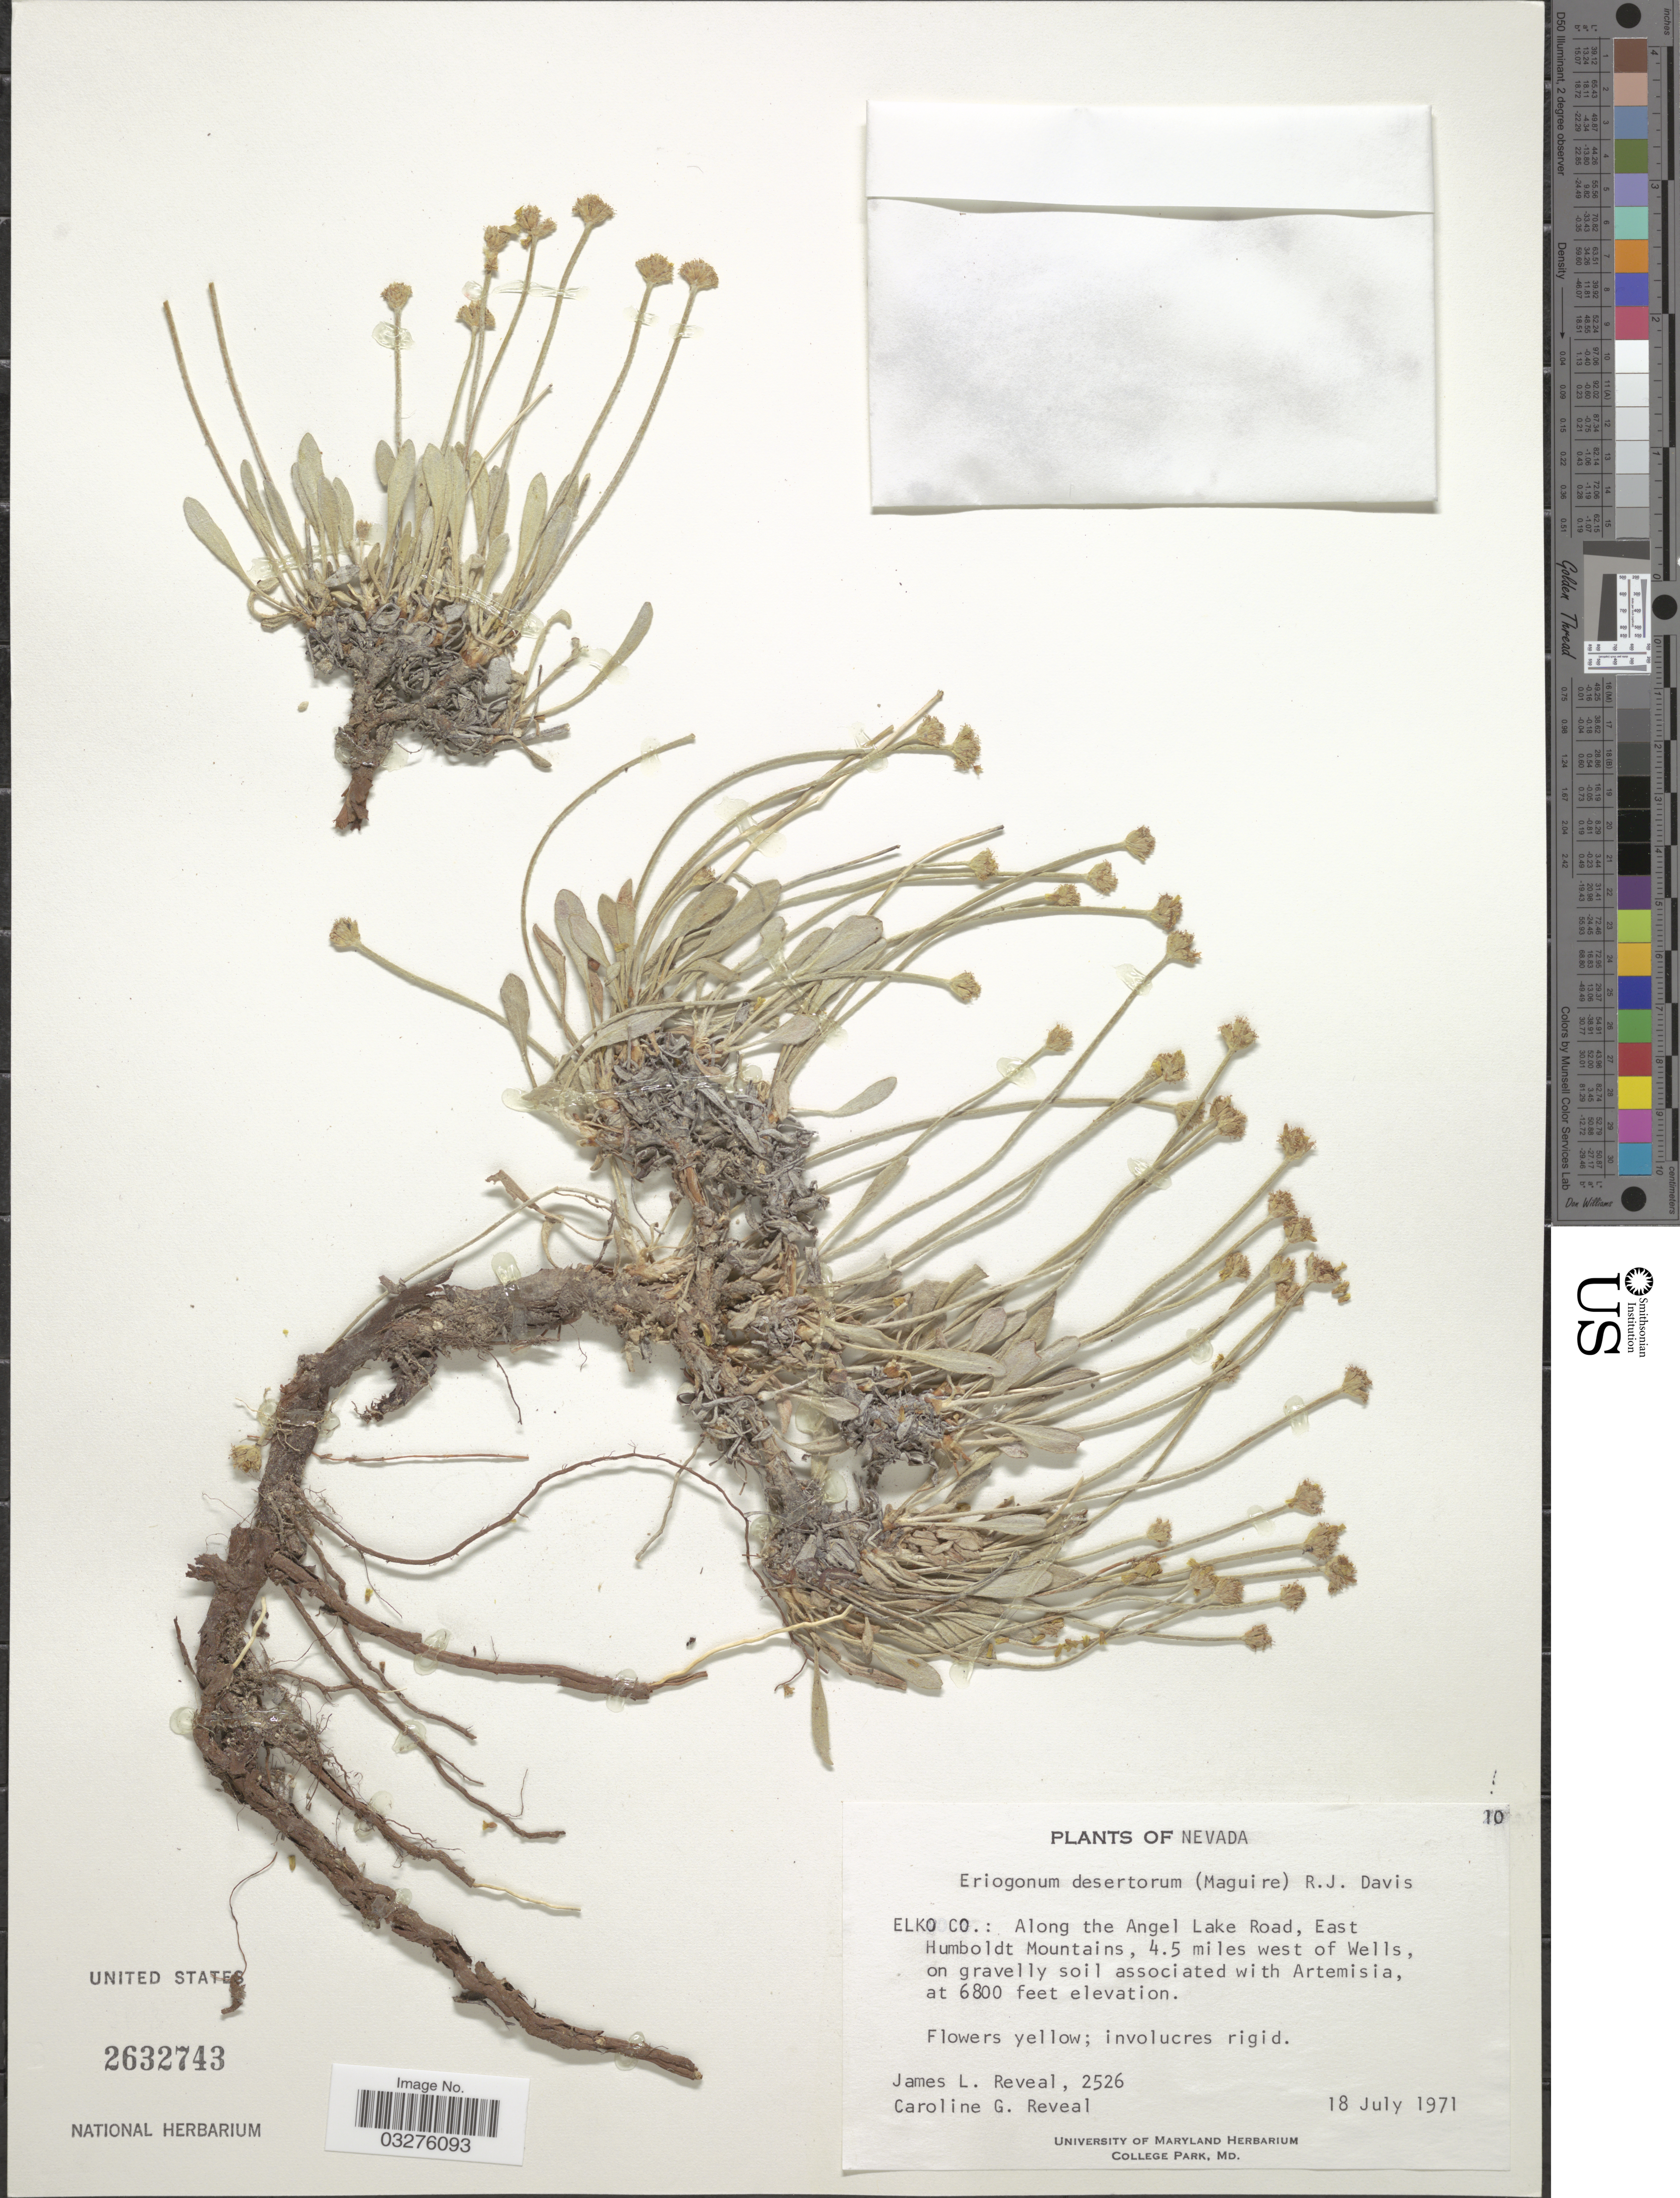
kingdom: Plantae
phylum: Tracheophyta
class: Magnoliopsida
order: Caryophyllales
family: Polygonaceae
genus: Eriogonum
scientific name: Eriogonum desertorum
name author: (Maguire) R.J. Davis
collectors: J. L. Reveal & C. G. Reveal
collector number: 2526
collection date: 1971-07-18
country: United States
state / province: Nevada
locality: Elko Co.: Along the Angel Lake Road, East Humboldt Mountains, 4.5 miles west of Wells.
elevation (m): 2073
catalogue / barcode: US 2632743